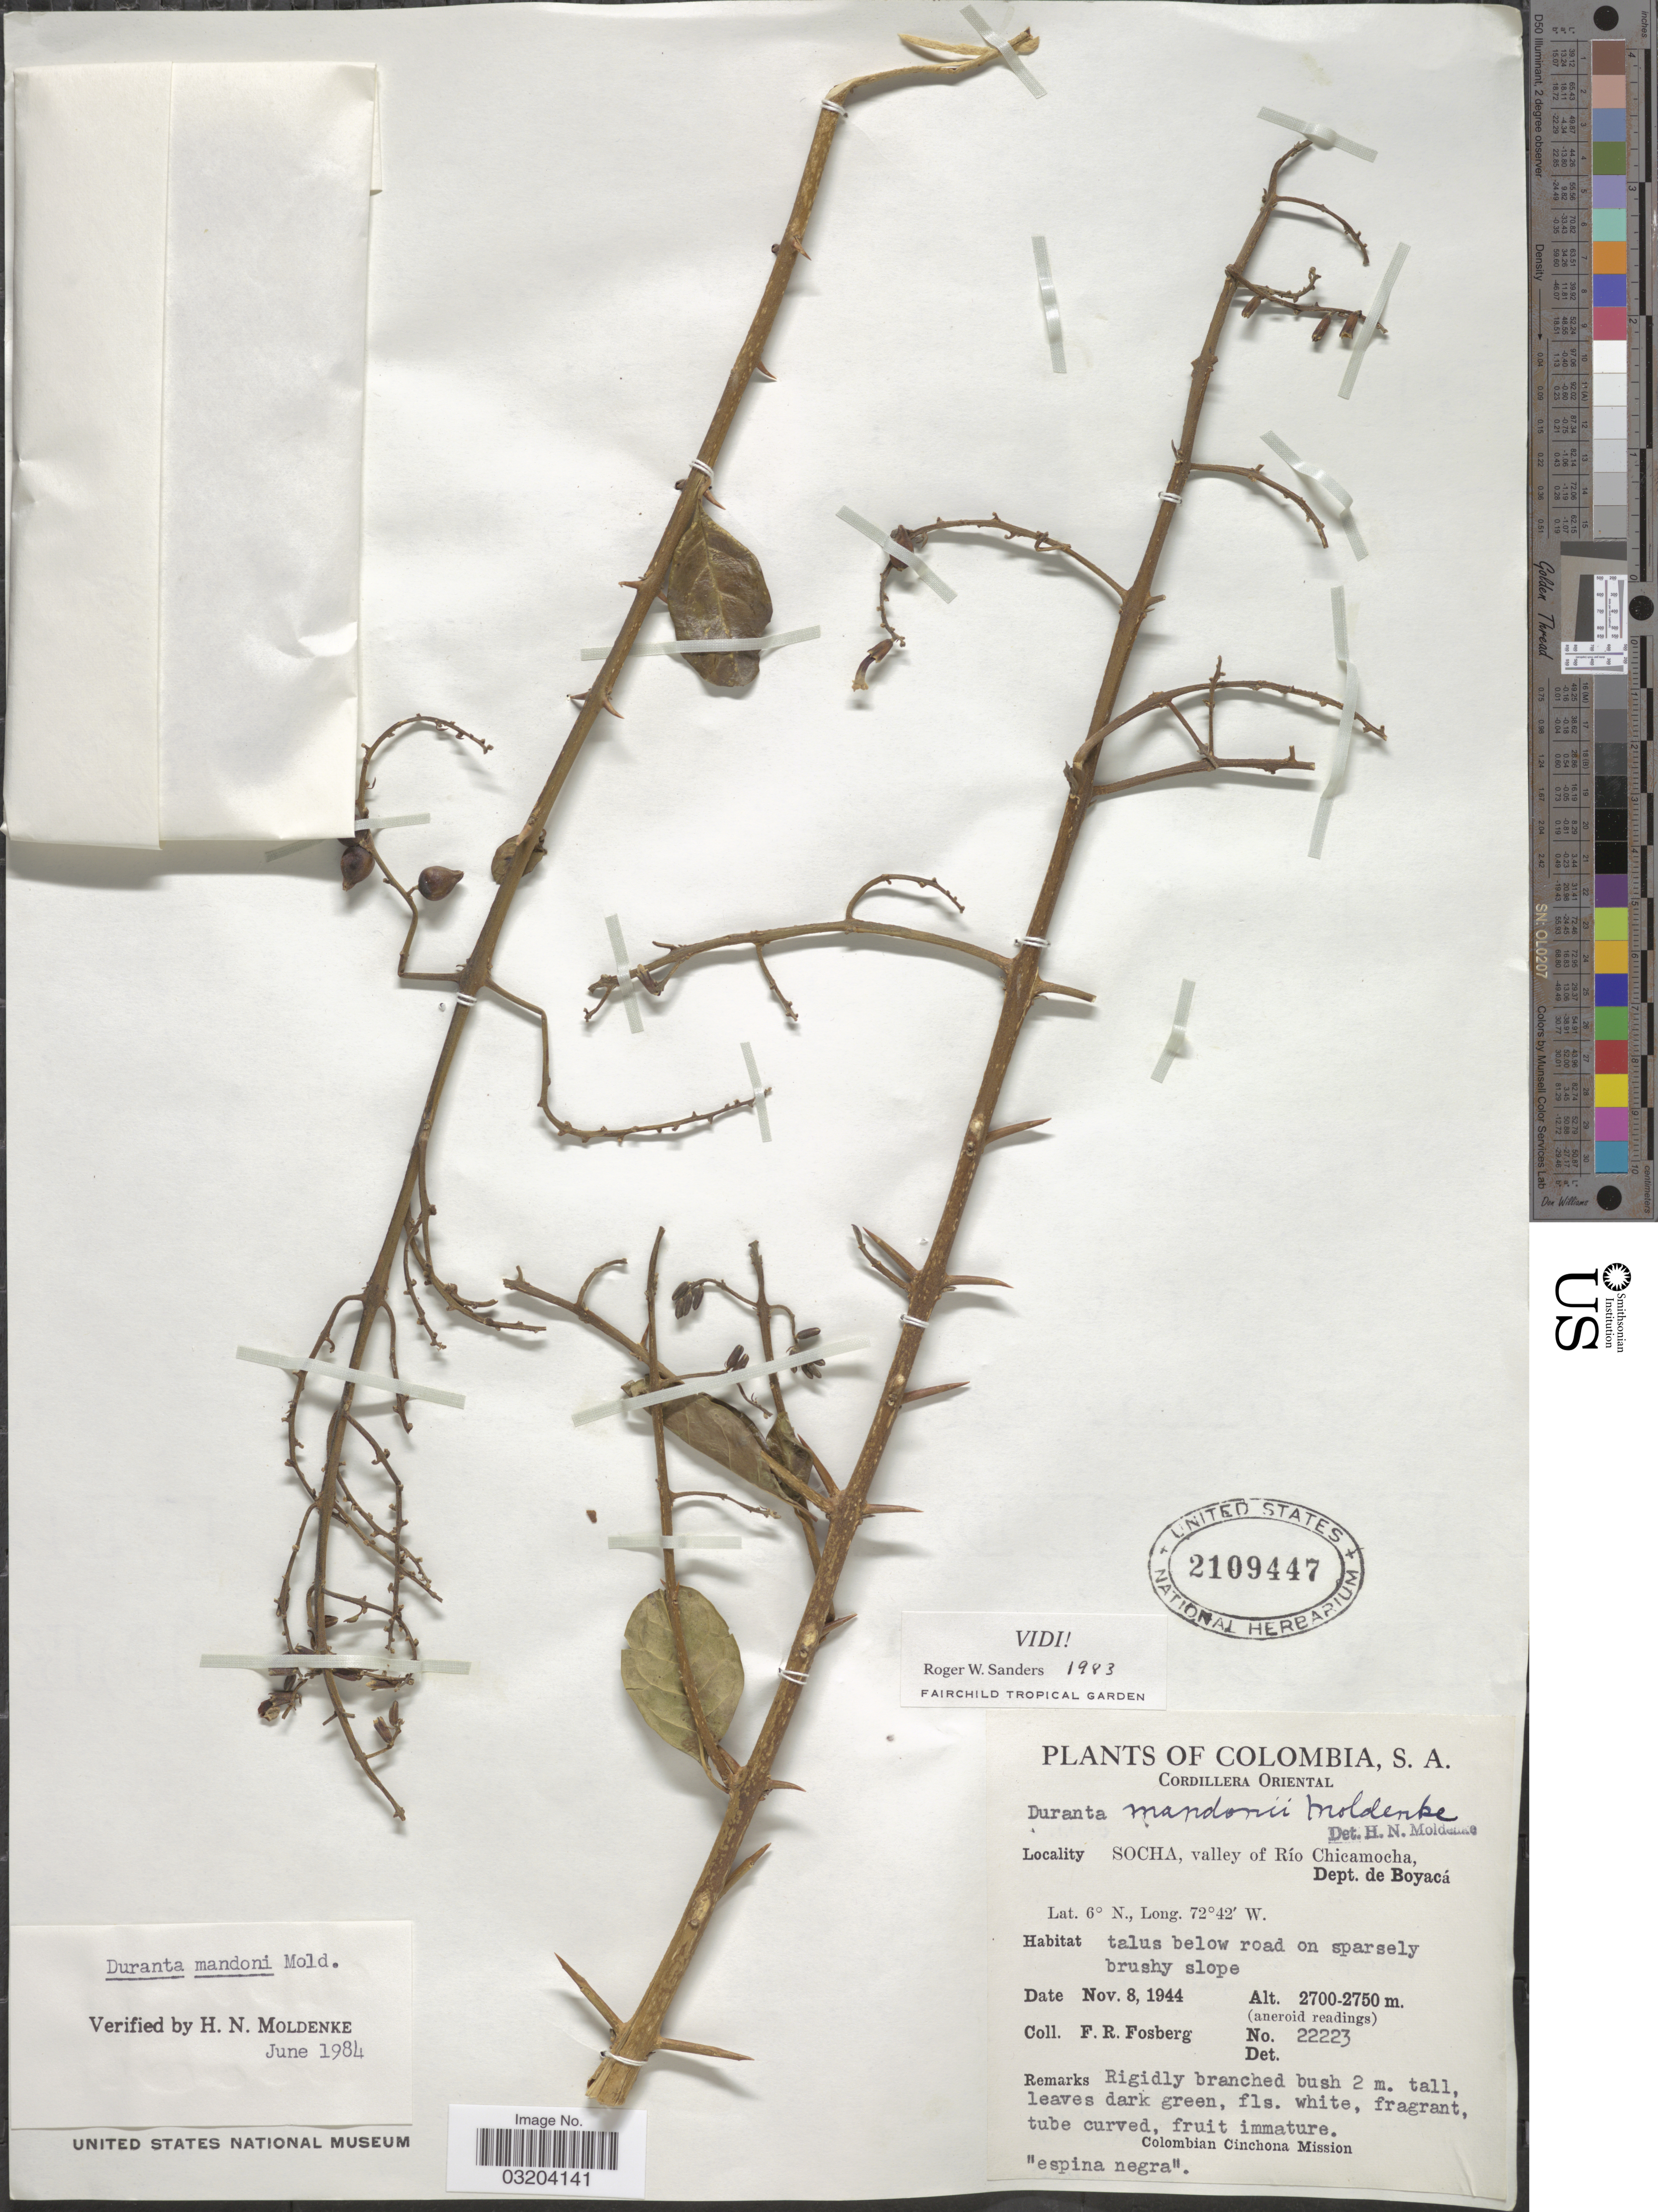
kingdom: Plantae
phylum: Tracheophyta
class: Magnoliopsida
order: Lamiales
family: Verbenaceae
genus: Duranta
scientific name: Duranta sp.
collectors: F. R. Fosberg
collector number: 22223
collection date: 1944-11-08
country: Colombia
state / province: Boyacá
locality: Cordillera Oriental. Socha, valley of Río Chicamocha, Dept. de Boyacá.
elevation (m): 2700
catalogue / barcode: US 2109447